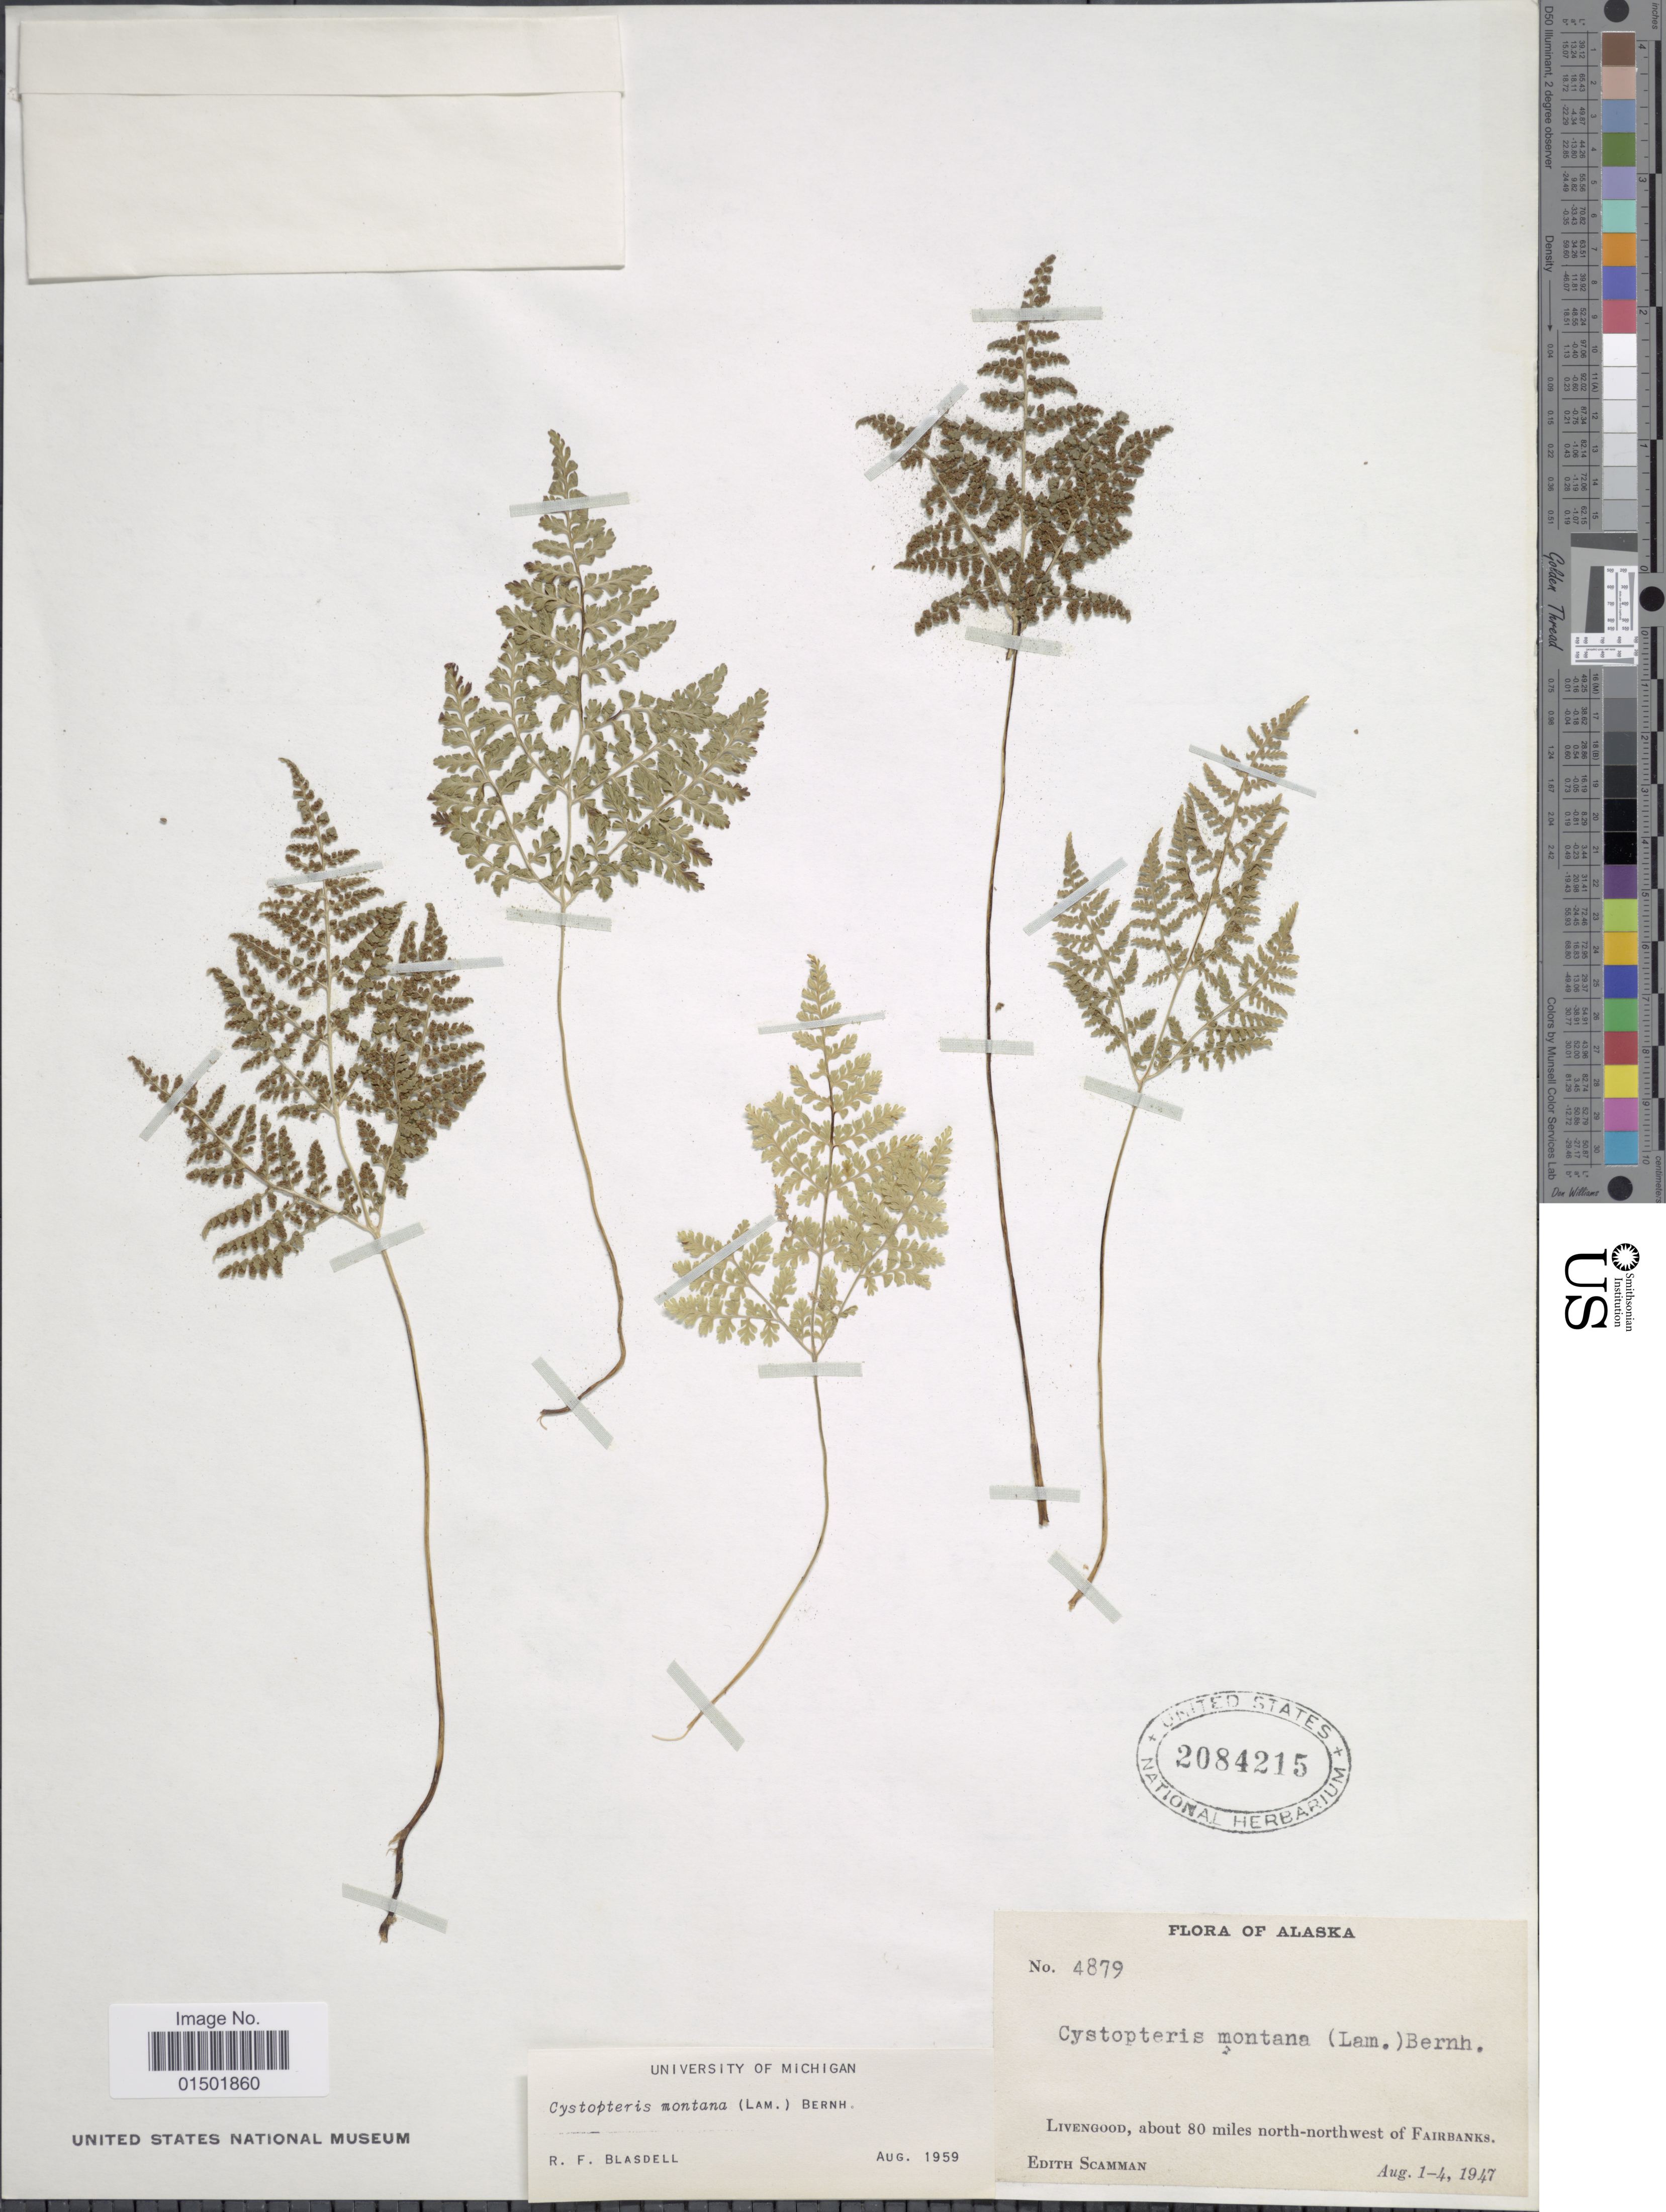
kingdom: Plantae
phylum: Tracheophyta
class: Polypodiopsida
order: Polypodiales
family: Cystopteridaceae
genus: Cystopteris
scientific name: Cystopteris montana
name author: (Lam.) Desv.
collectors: E. Scamman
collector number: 4879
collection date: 1947-08-01/1947-08-04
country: United States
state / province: Alaska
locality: Livengood, about 80 miles north-northwest of Fairbanks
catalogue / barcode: US 2084215